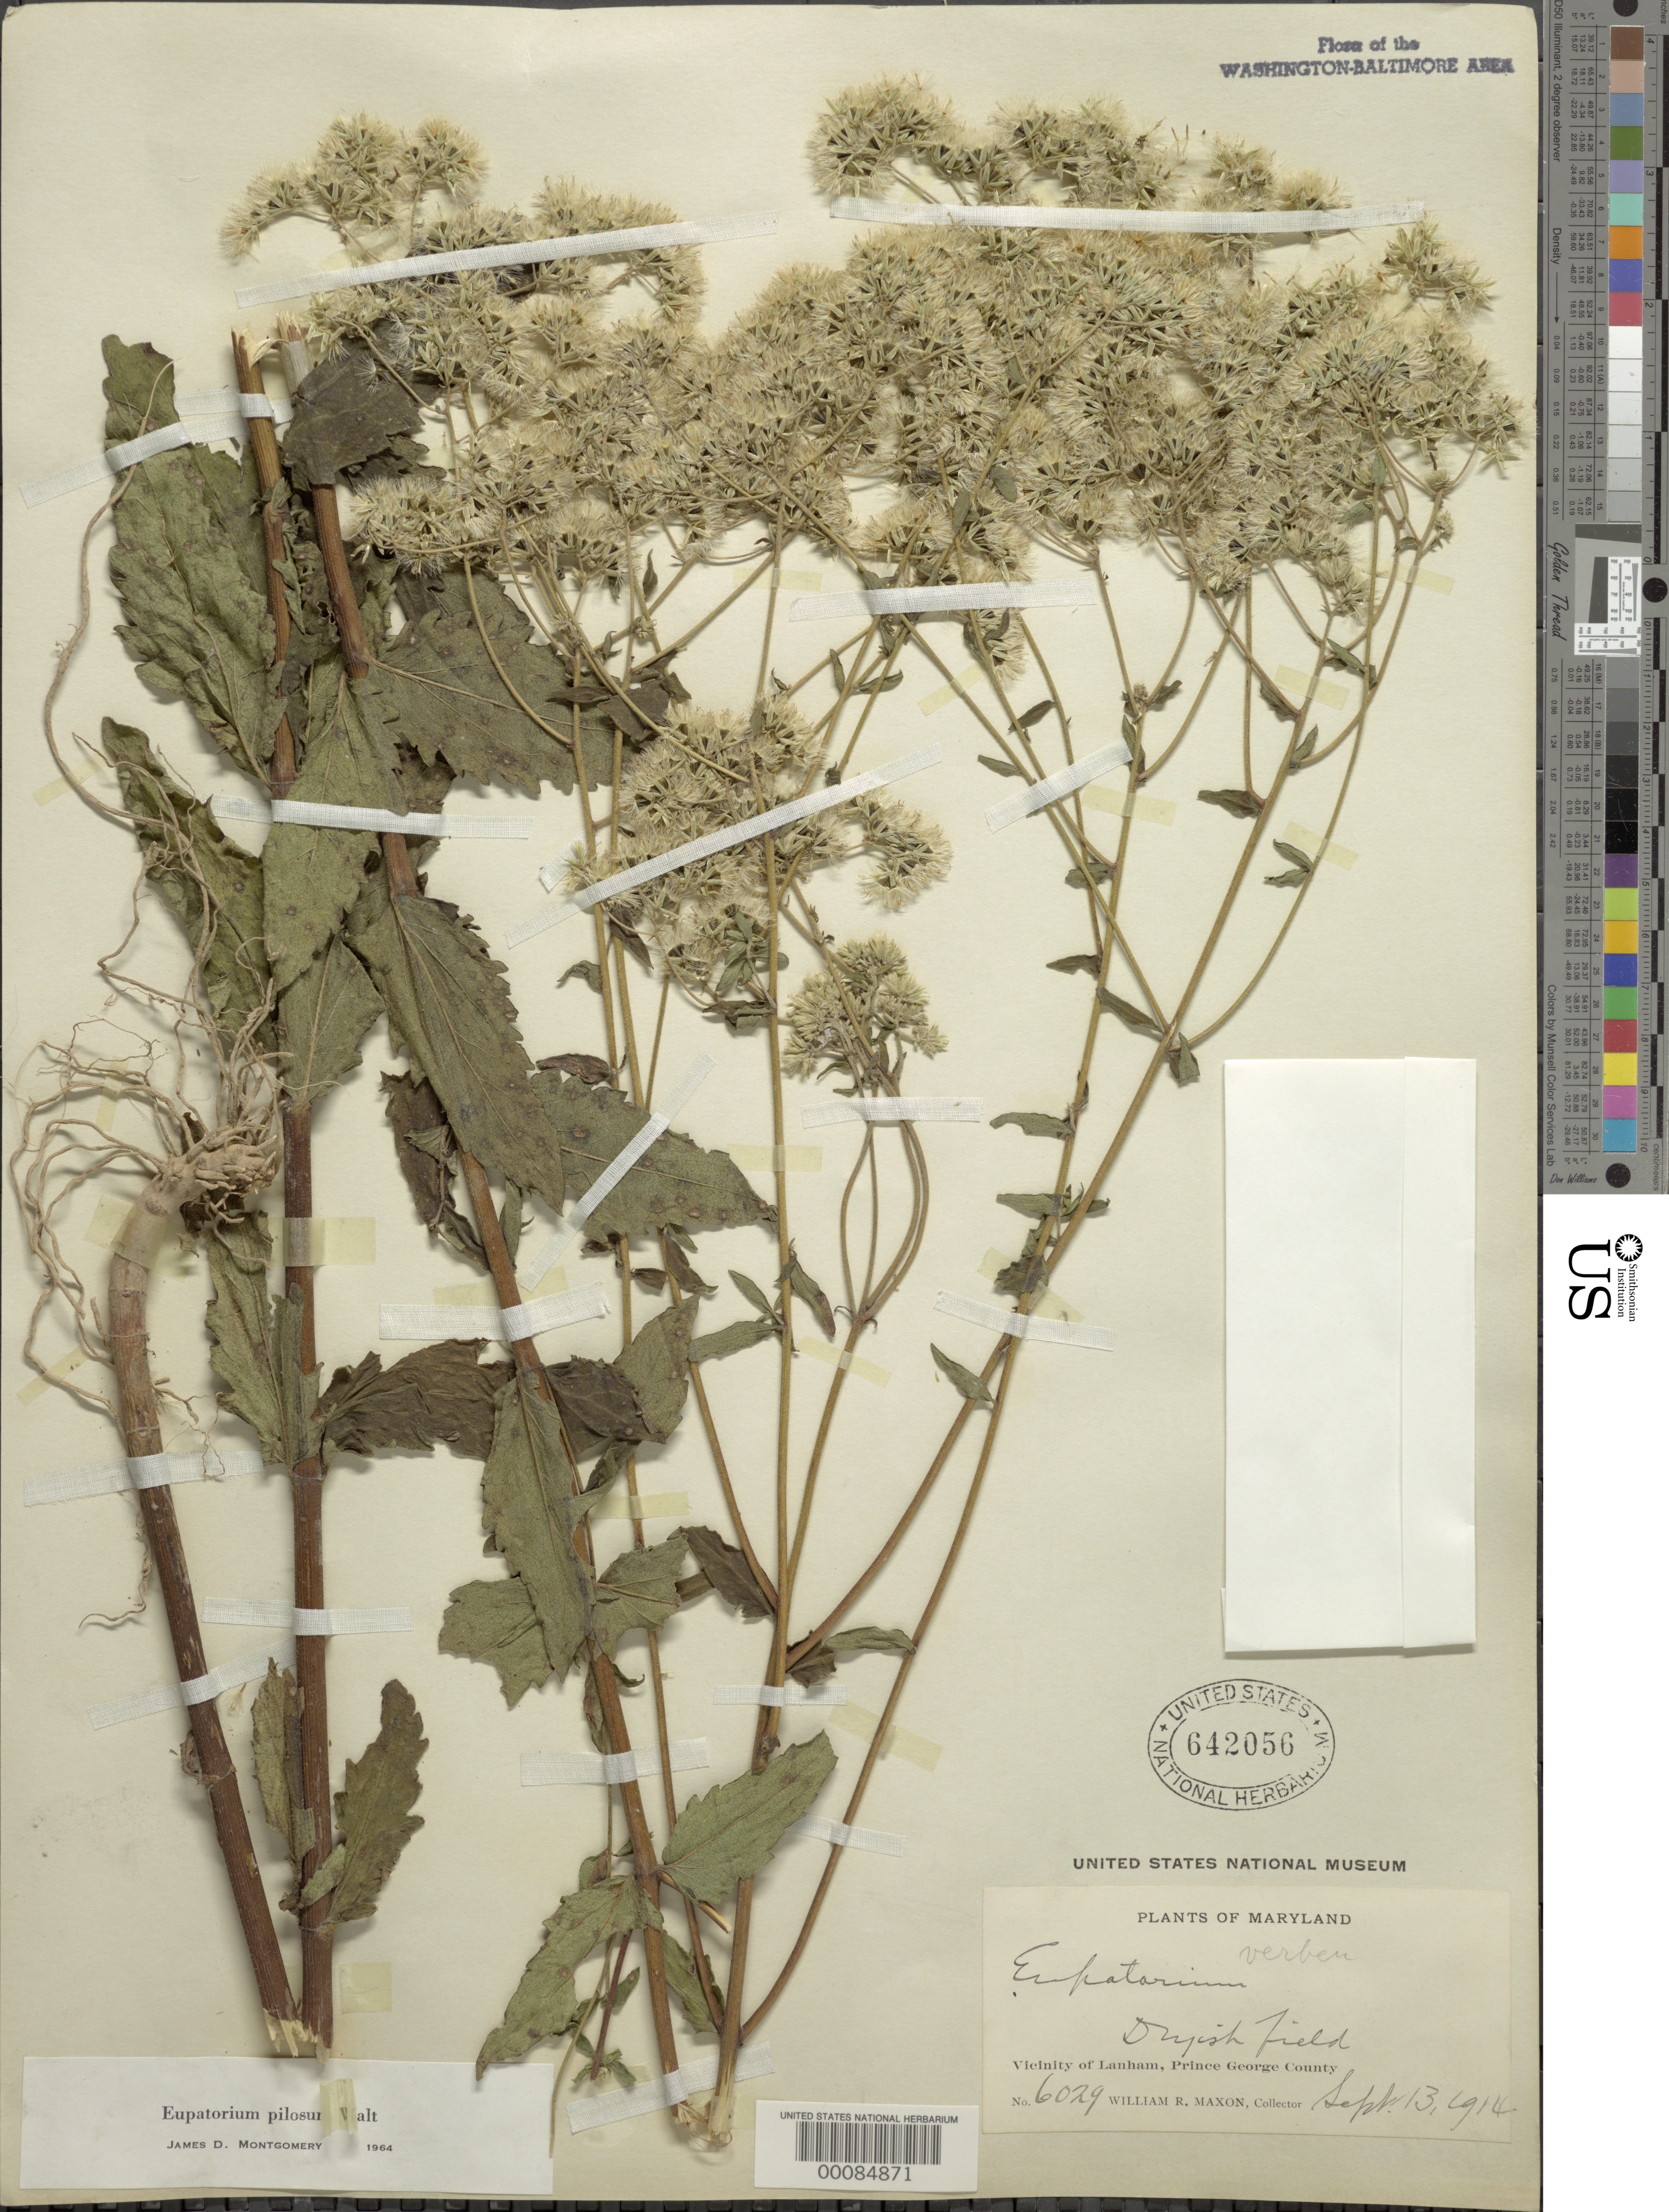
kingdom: Plantae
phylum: Tracheophyta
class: Magnoliopsida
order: Asterales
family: Asteraceae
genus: Eupatorium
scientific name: Eupatorium pilosum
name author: Walter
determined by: Montgomery, J. D.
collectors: W. R. Maxon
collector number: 6029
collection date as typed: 13 Sep 1914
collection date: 1914-09-13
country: United States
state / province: Maryland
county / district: Prince George's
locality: Lanham vicinity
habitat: Dryish field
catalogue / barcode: US 642056